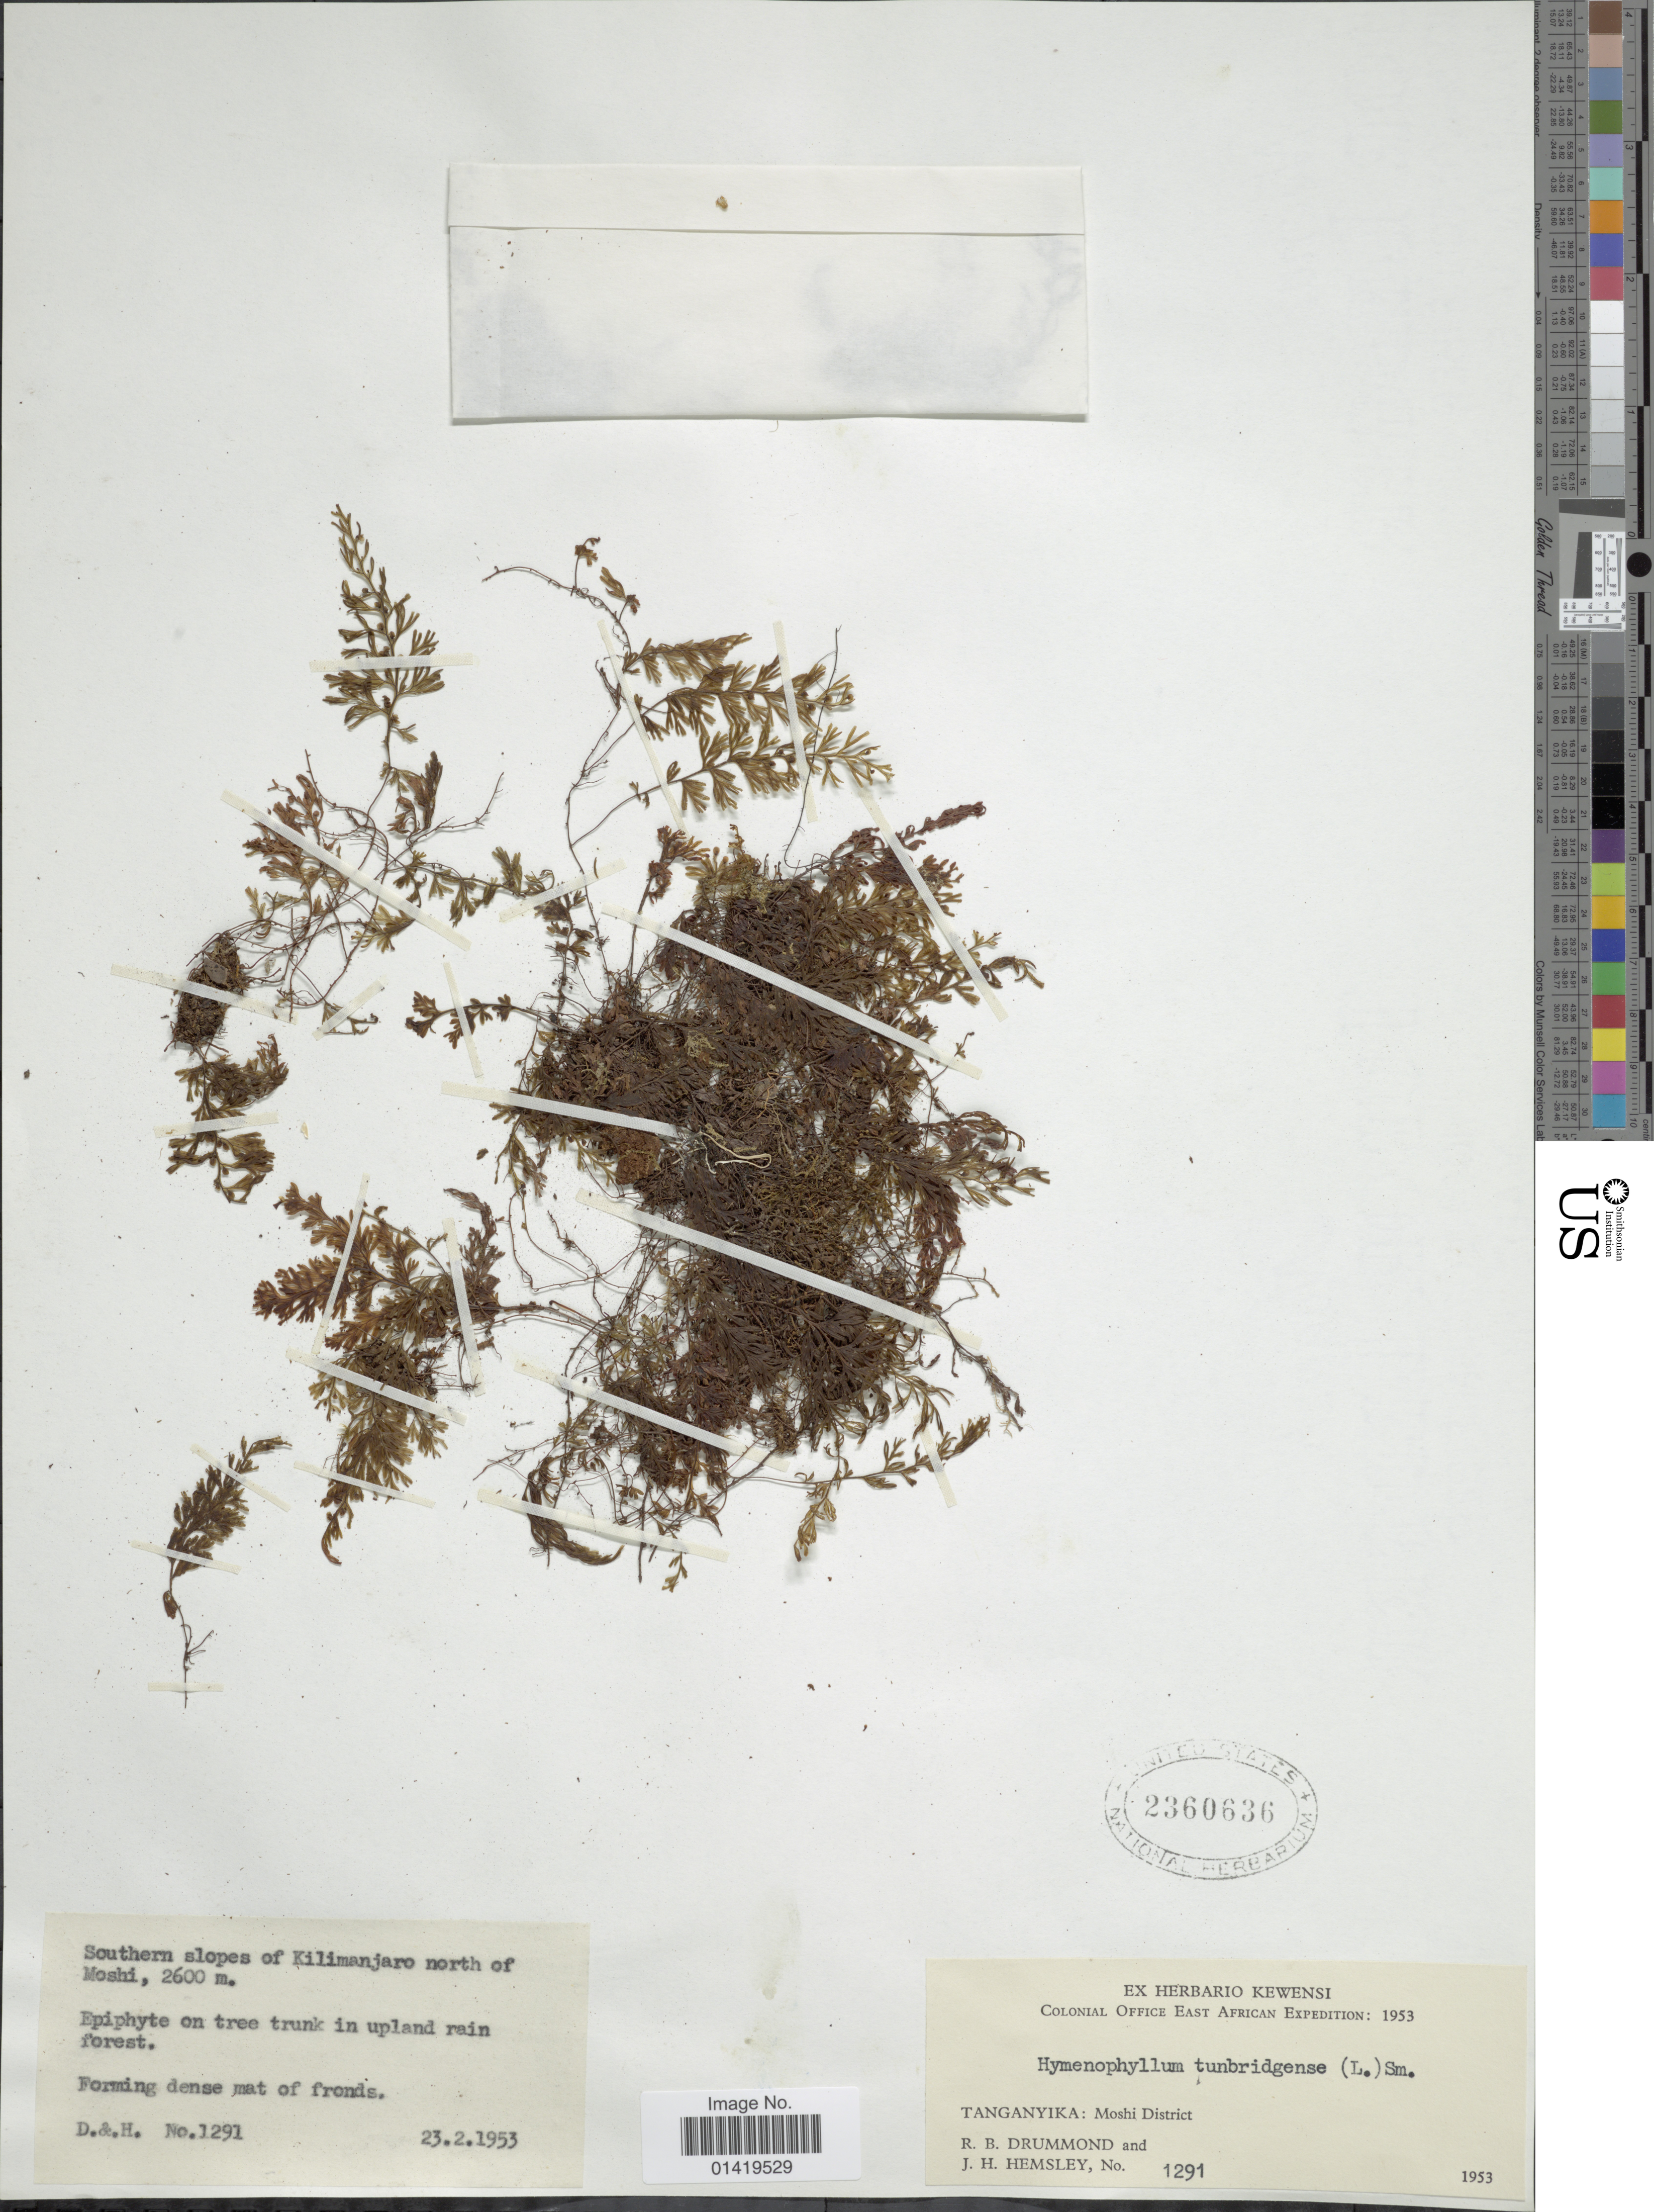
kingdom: Plantae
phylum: Tracheophyta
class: Polypodiopsida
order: Hymenophyllales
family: Hymenophyllaceae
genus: Hymenophyllum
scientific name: Hymenophyllum tunbrigense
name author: (L.) Small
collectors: R. Drummond & J. H. Hemsley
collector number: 1291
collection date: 1953-02-23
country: Tanzania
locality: Tanganyika Moshi district southern slopes of Kilimanjaro north of Moshi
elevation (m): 2600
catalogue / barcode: US 2360636